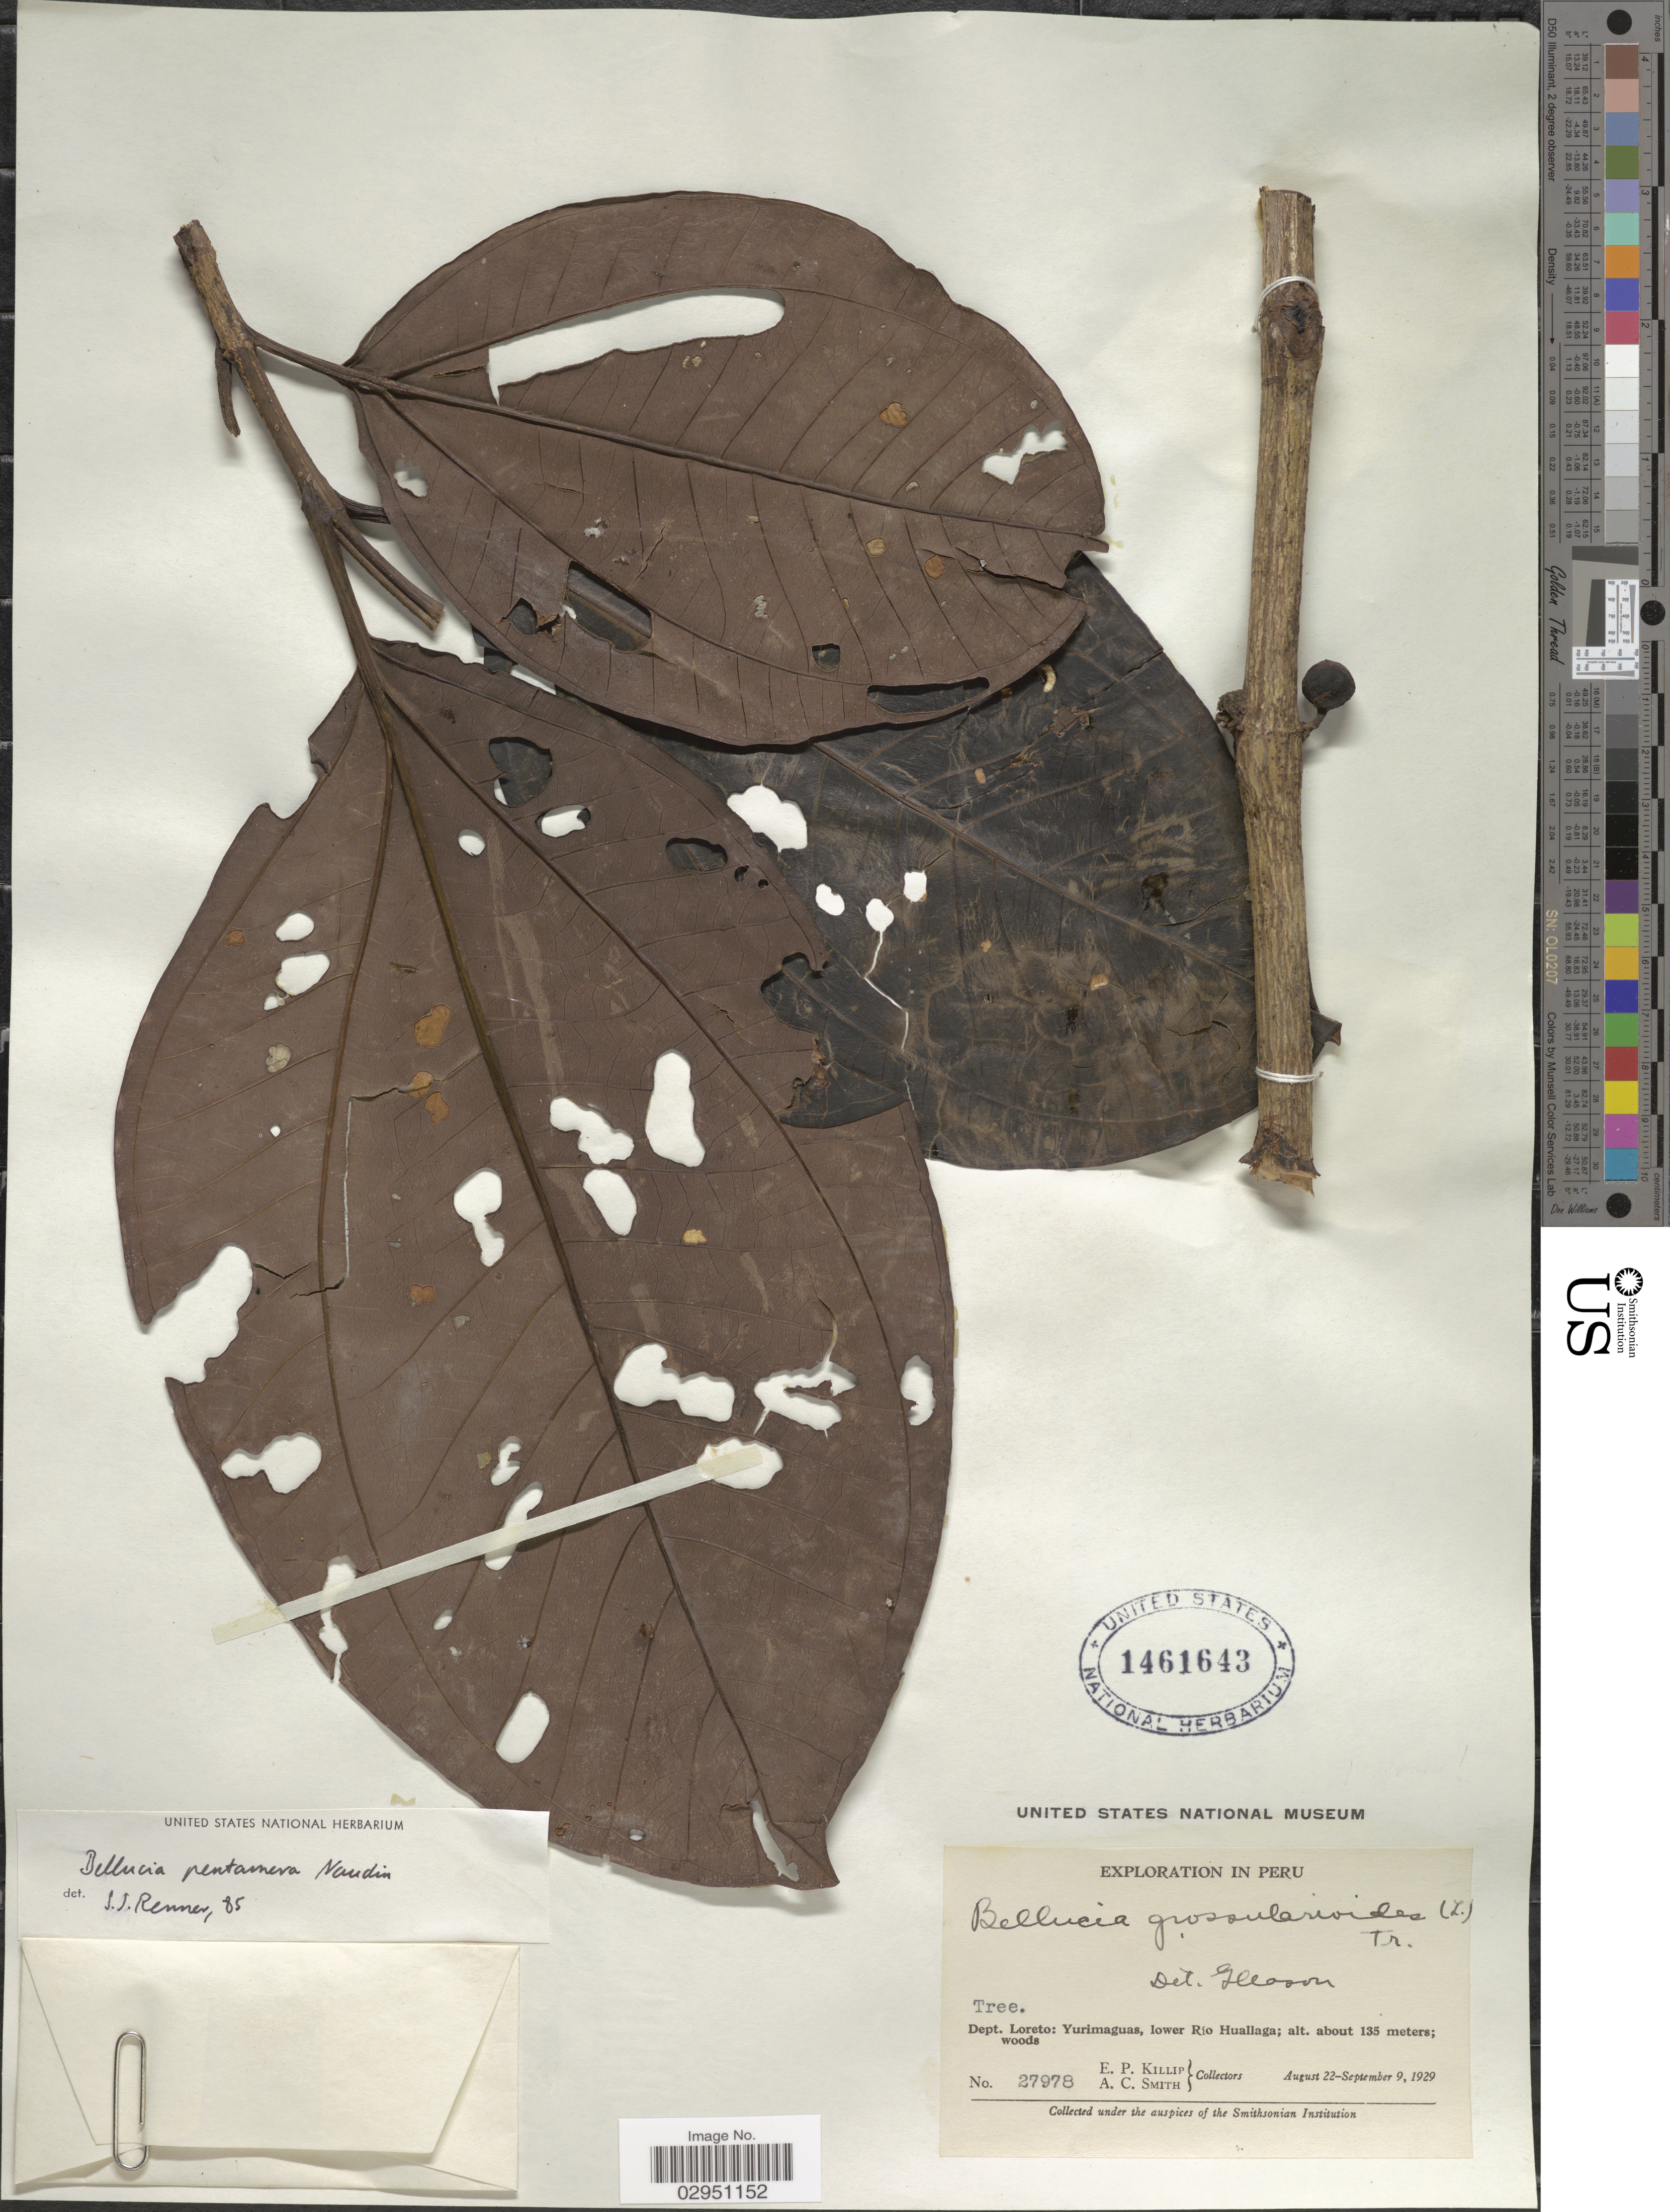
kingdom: Plantae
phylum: Tracheophyta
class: Magnoliopsida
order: Myrtales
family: Melastomataceae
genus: Bellucia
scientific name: Bellucia pentamera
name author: Naudin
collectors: E. P. Killip & A. C. Smith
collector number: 27978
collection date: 1929-08-22/1929-09-09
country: Peru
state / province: Loreto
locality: Dept. Loreto: Yurimaguas, lower Río Huallaga.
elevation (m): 135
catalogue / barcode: US 1461643